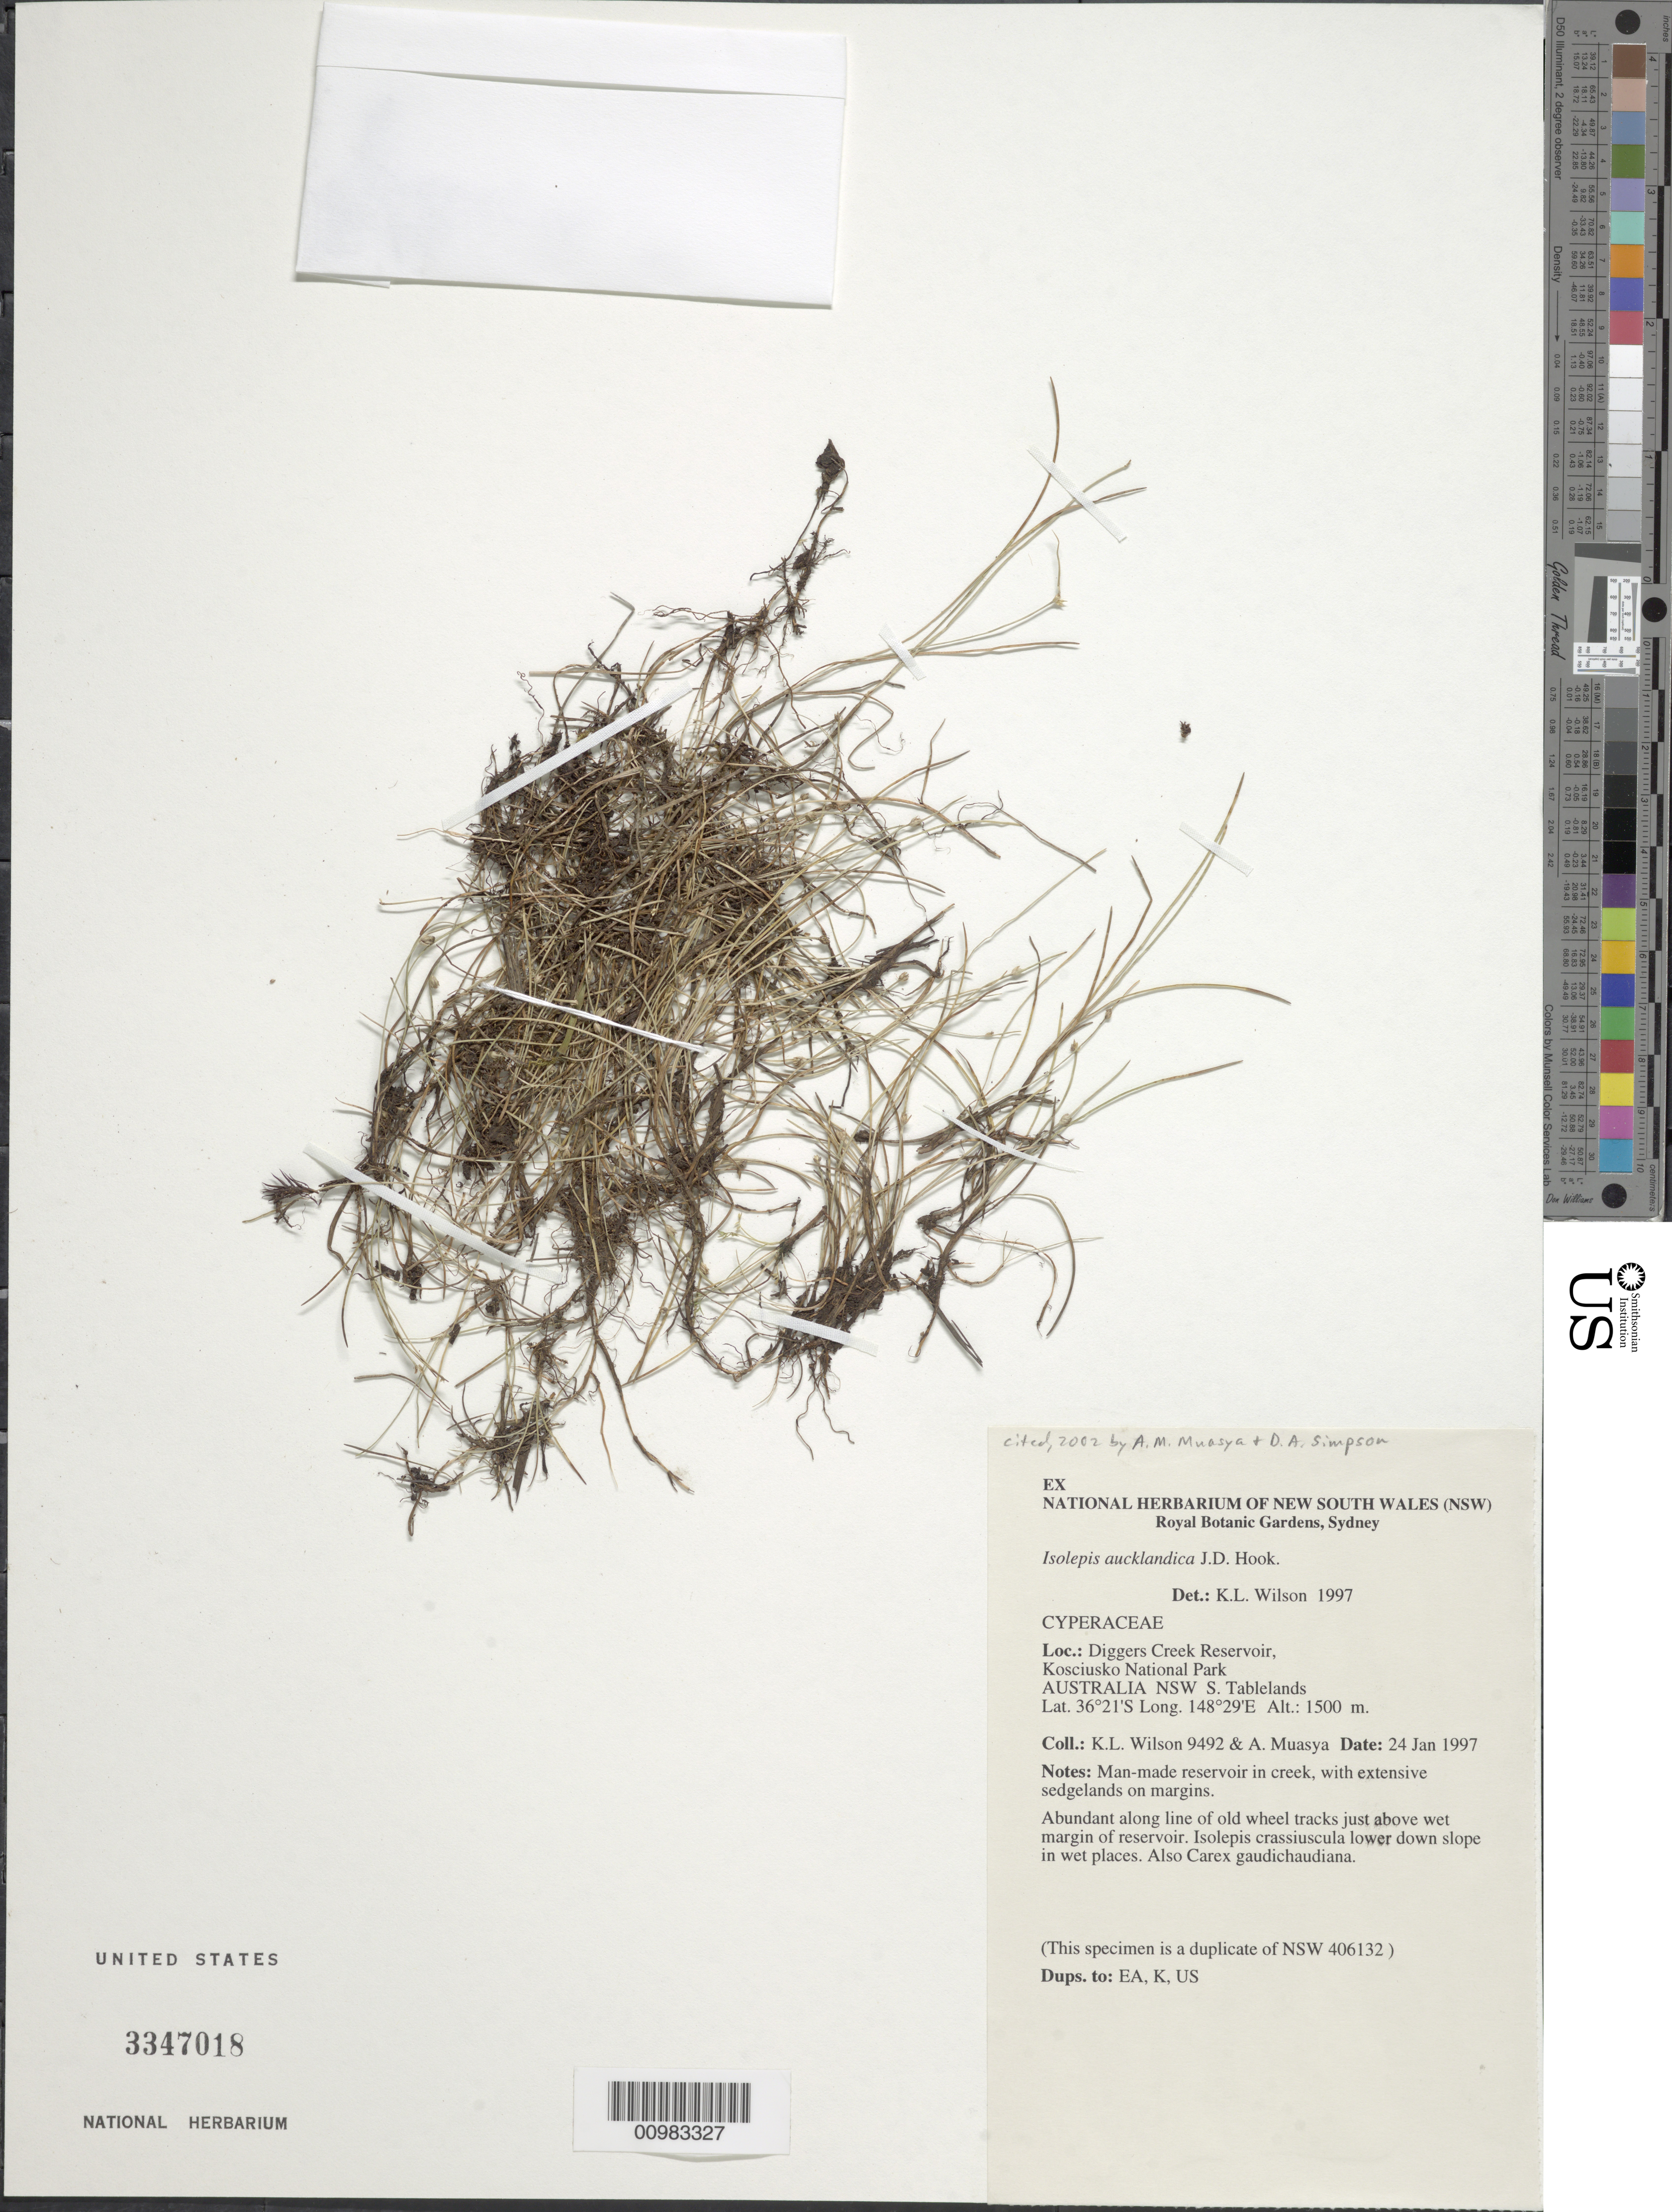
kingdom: Plantae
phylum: Tracheophyta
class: Liliopsida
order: Poales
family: Cyperaceae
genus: Isolepis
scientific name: Isolepis aucklandica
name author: Hook. f.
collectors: A. Muasya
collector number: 9492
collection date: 1997-01-24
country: Australia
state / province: New South Wales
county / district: S. Tablelands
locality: Diggers Creek Reservoir,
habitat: Man-made reservoir in creek, with extensive sedgelands on margins.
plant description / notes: (record contributed by HISPID)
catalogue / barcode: US 3347018